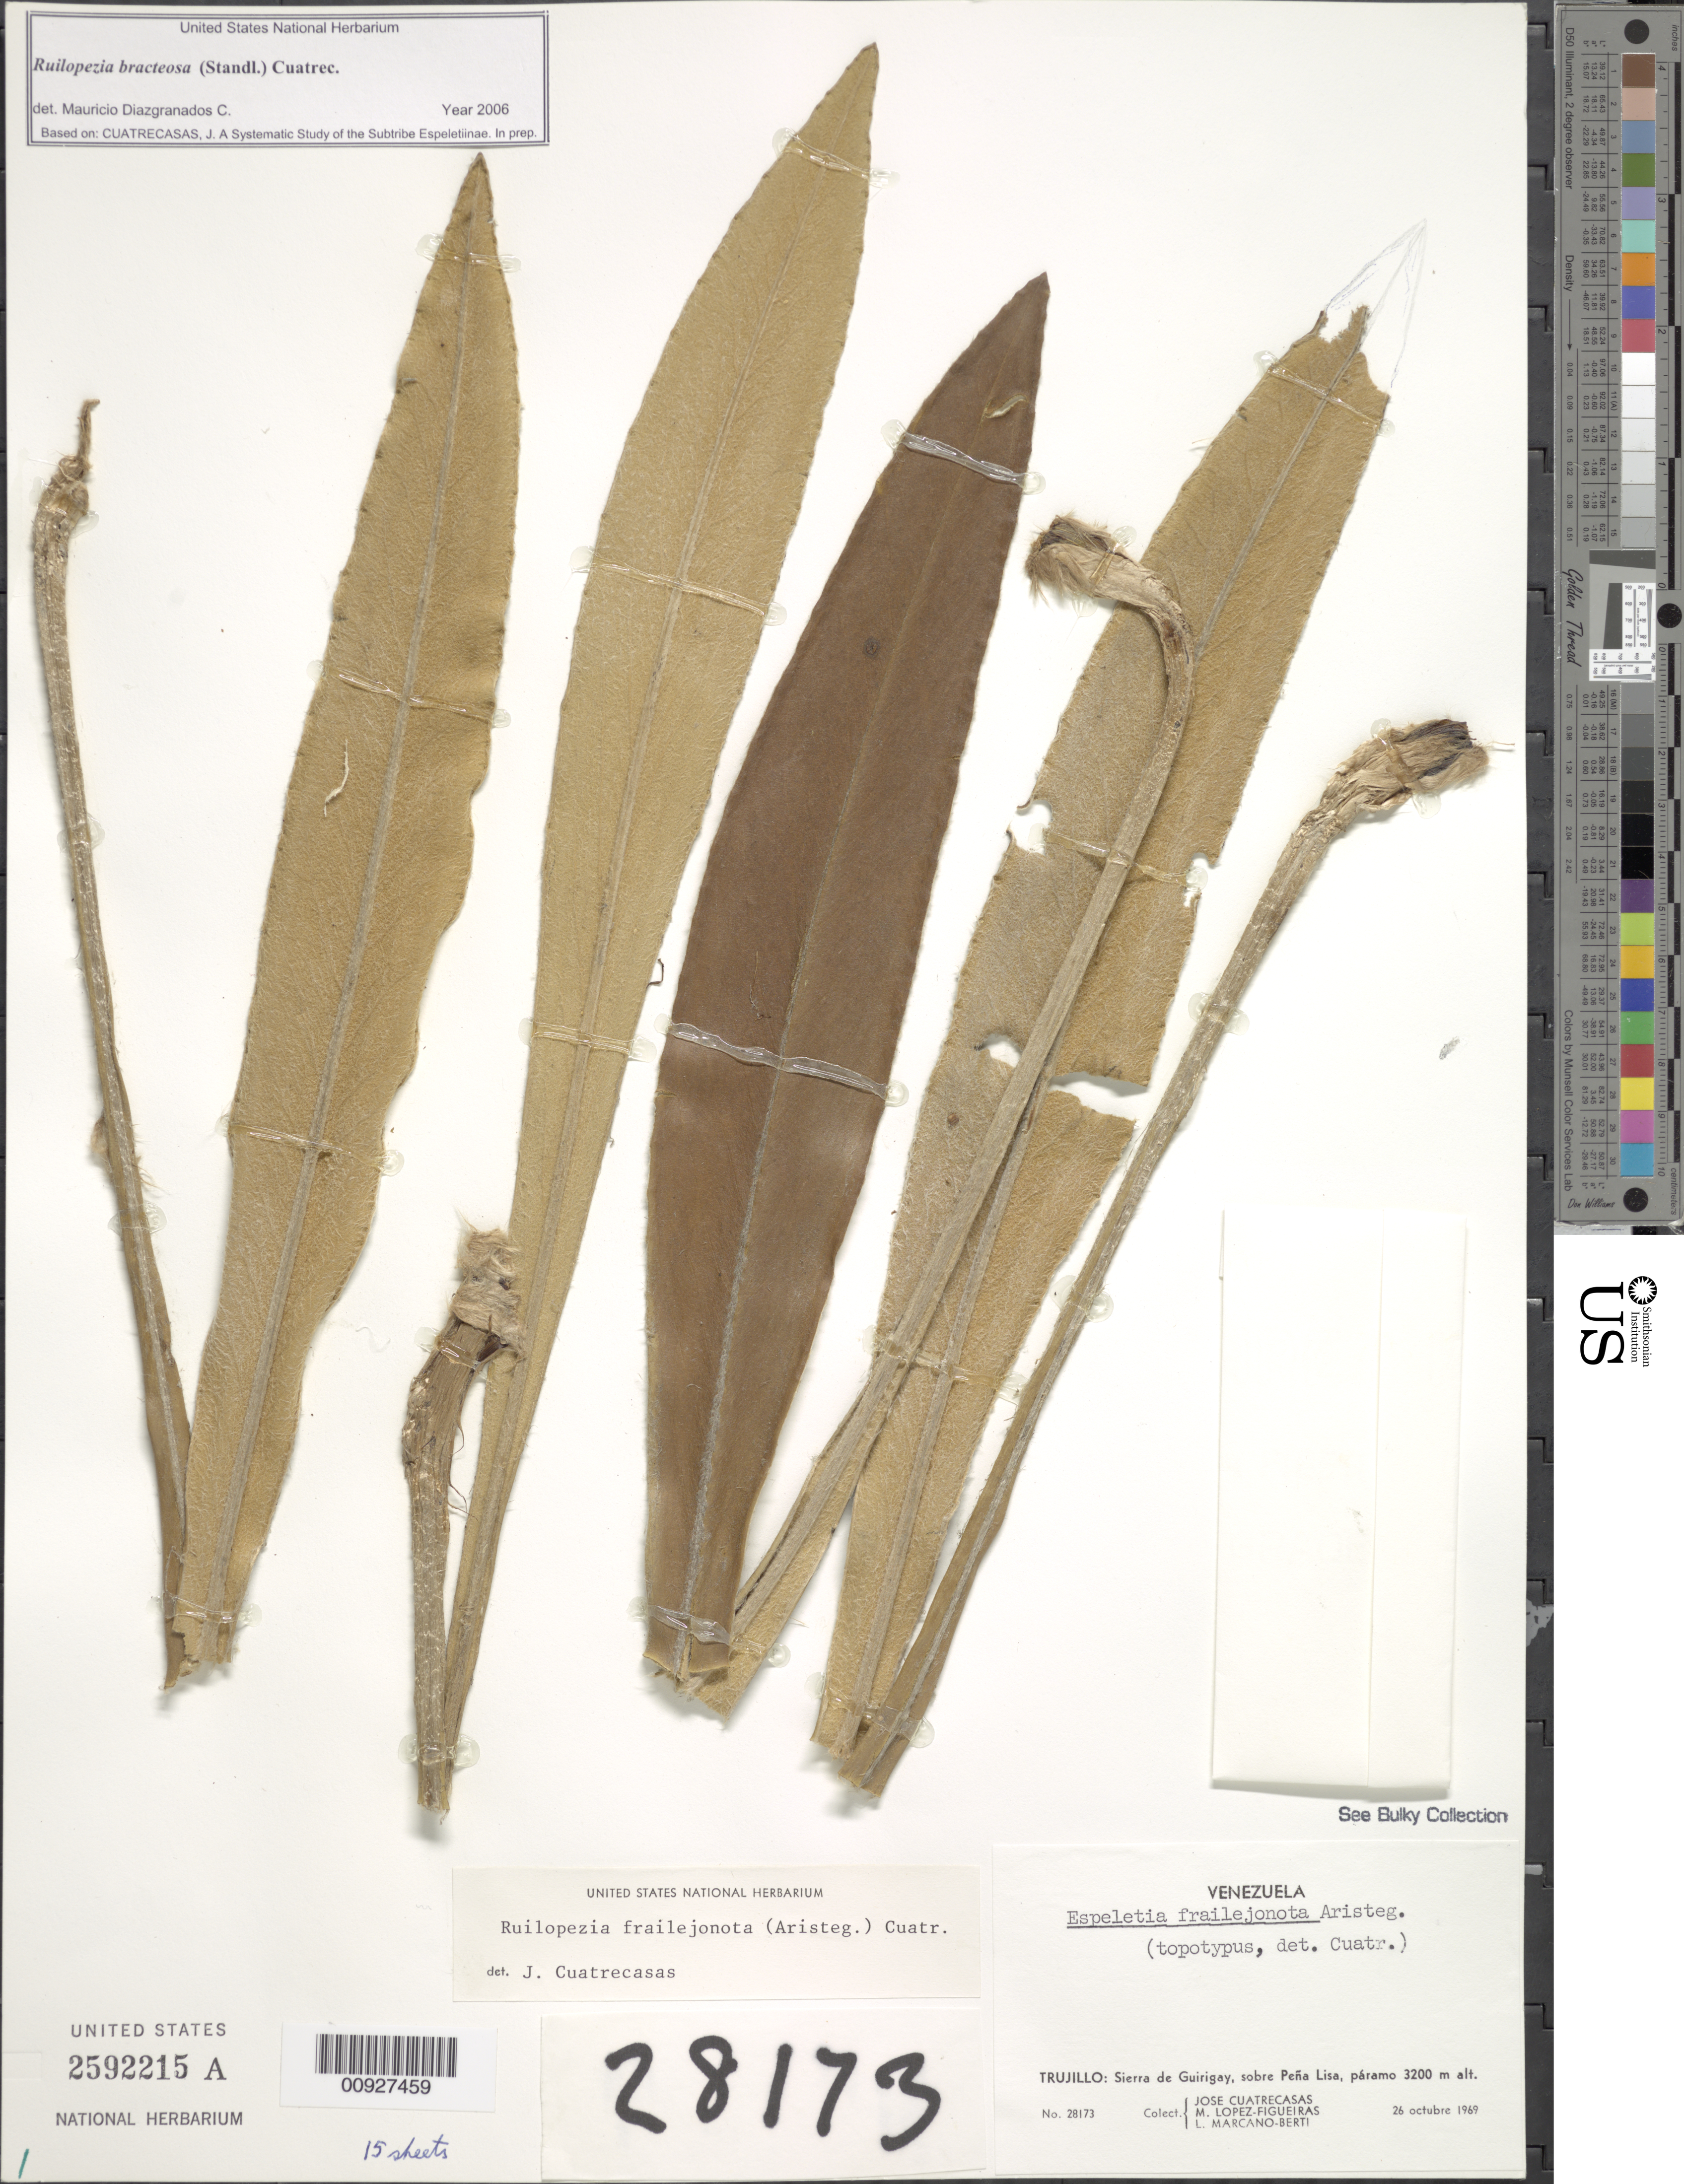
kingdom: Plantae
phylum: Tracheophyta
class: Magnoliopsida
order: Asterales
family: Asteraceae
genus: Ruilopezia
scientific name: Ruilopezia bracteosa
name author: (Standl.) Cuatrec.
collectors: J. Cuatrecasas, M. López Figueiras & L. Marcano-Berti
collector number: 28173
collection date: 1969-10-26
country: Venezuela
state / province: Trujillo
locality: Sierra de Guirigay, sobre Pena Lisa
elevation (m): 3200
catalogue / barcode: US 2592215A